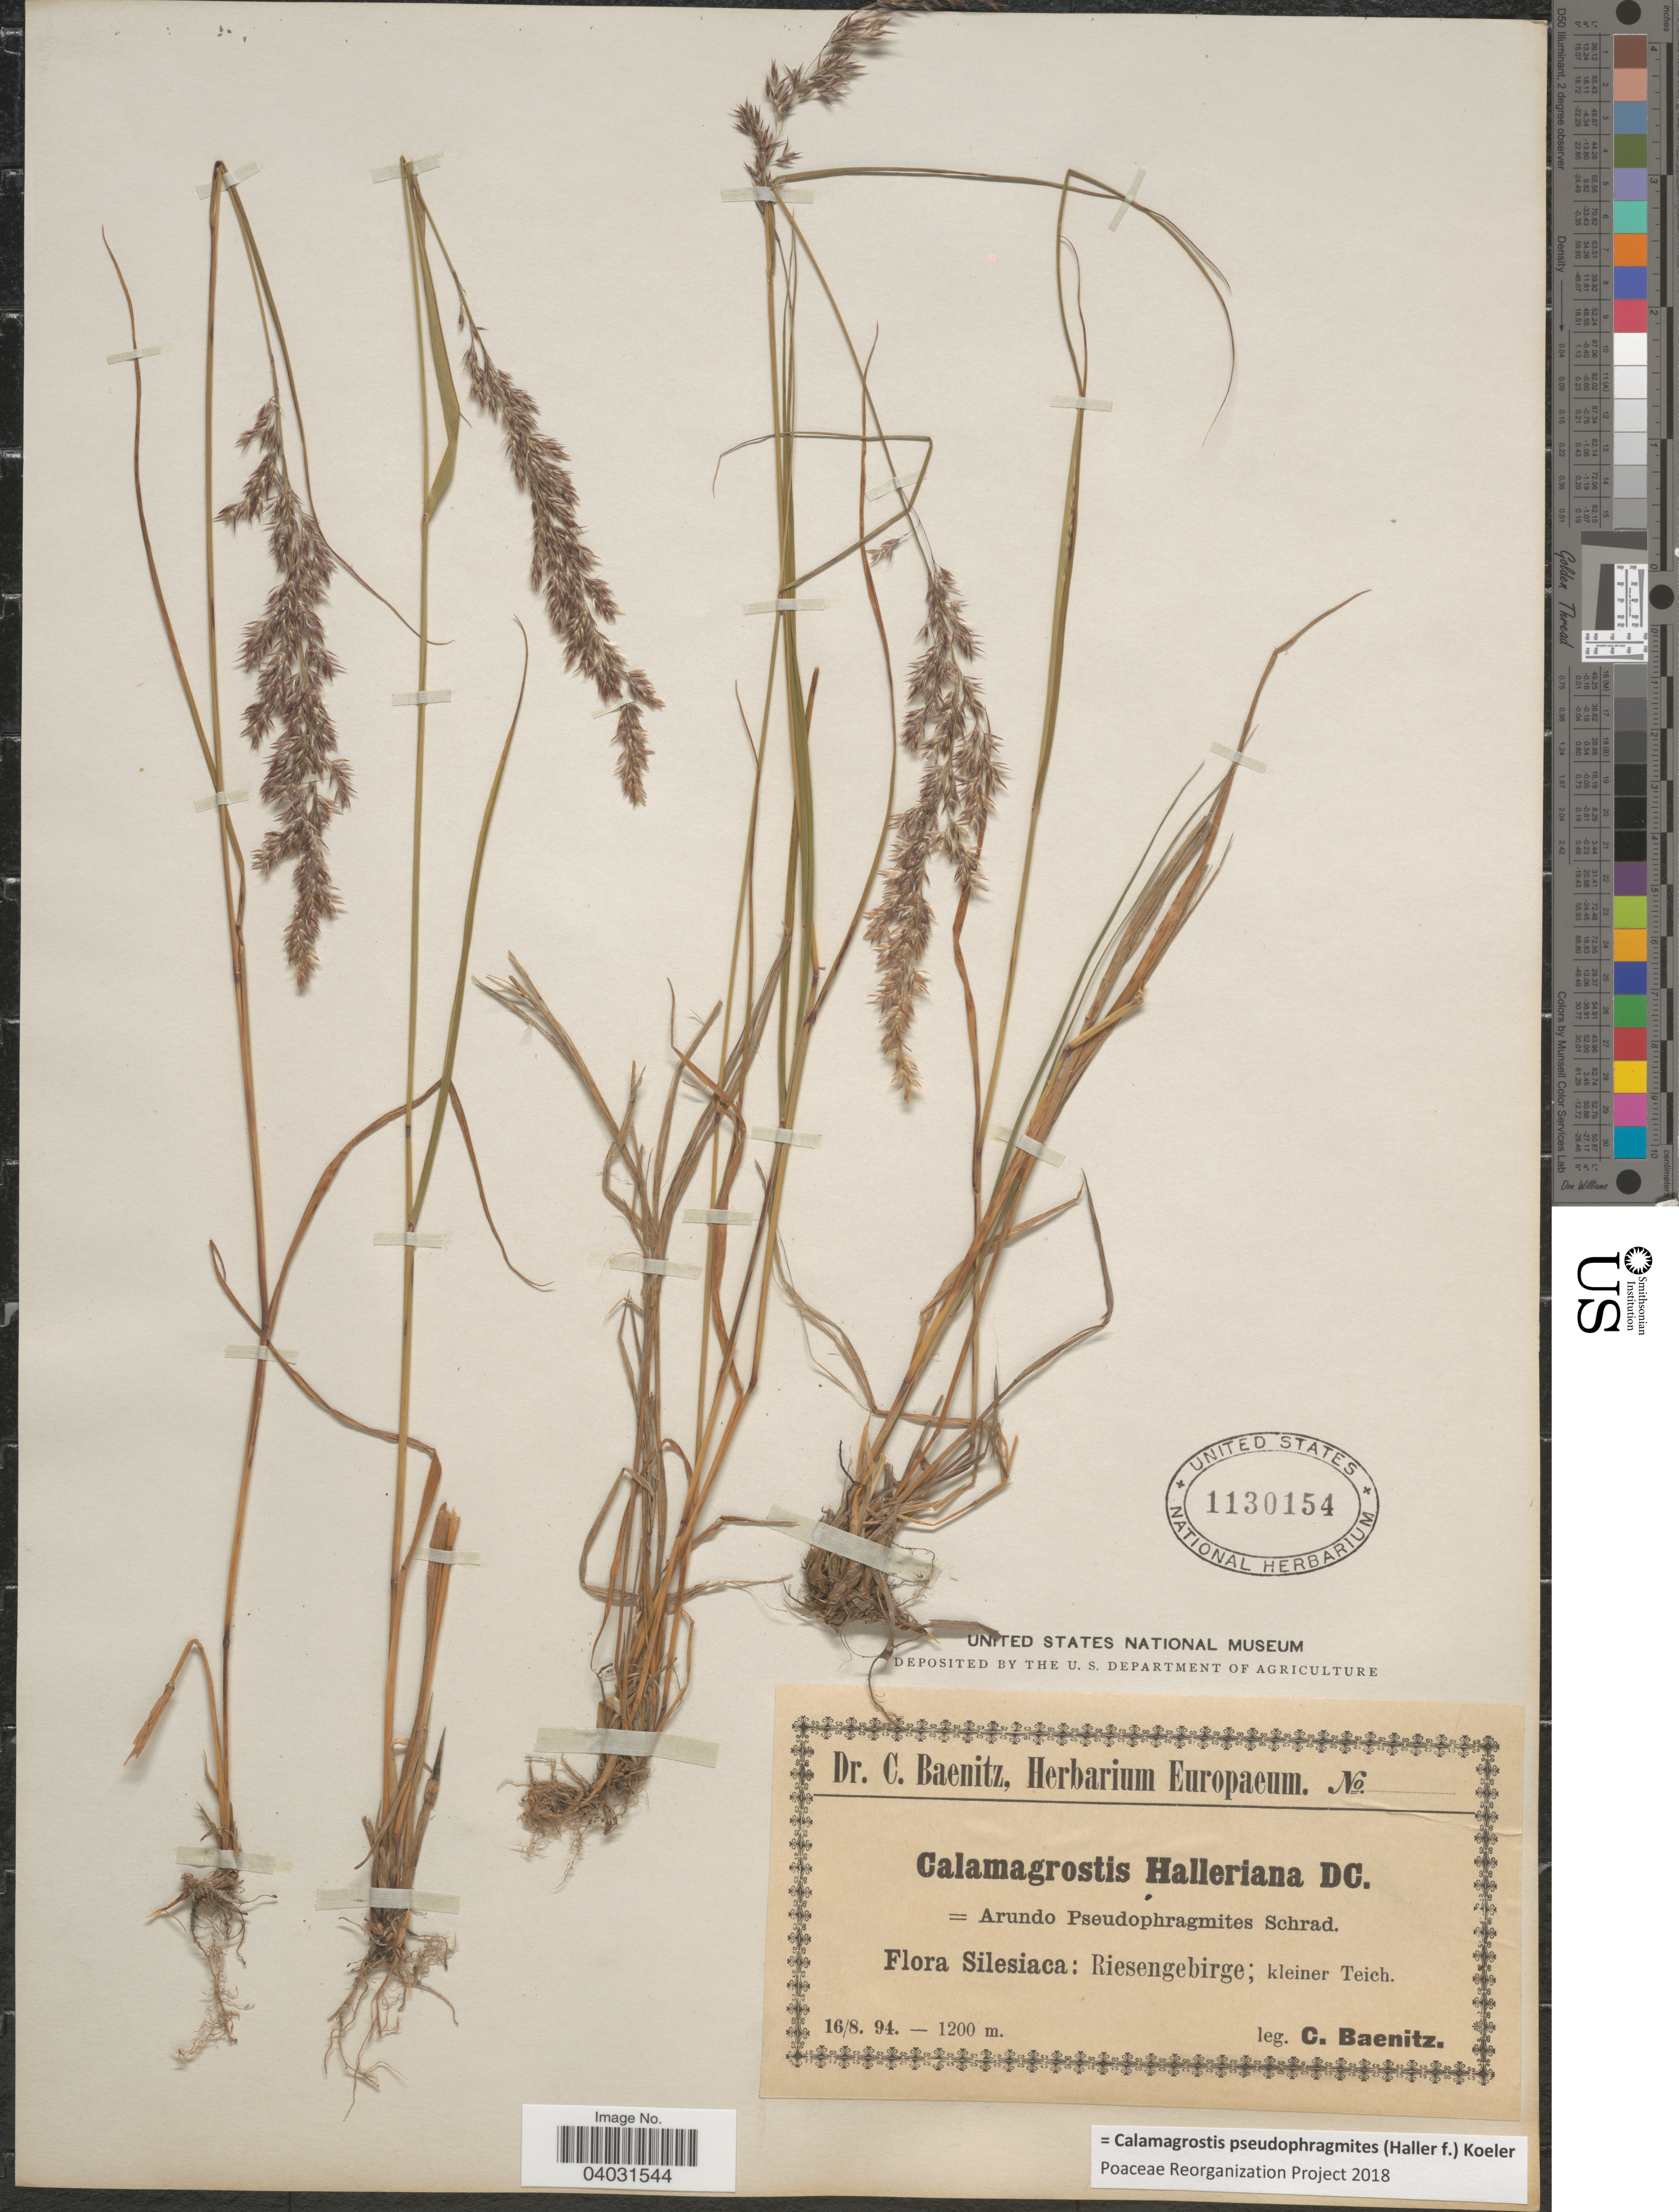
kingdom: Plantae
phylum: Tracheophyta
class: Liliopsida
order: Poales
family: Poaceae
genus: Calamagrostis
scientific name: Calamagrostis pseudophragmites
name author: (Haller f.) Koeler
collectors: C. G. Baenitz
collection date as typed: Transcribed d/m/y: 16/8/94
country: Russian Federation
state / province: Kaliningrad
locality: Silesiaca: Riesengebirge; kleiner Teich.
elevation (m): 1200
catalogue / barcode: US 1130154